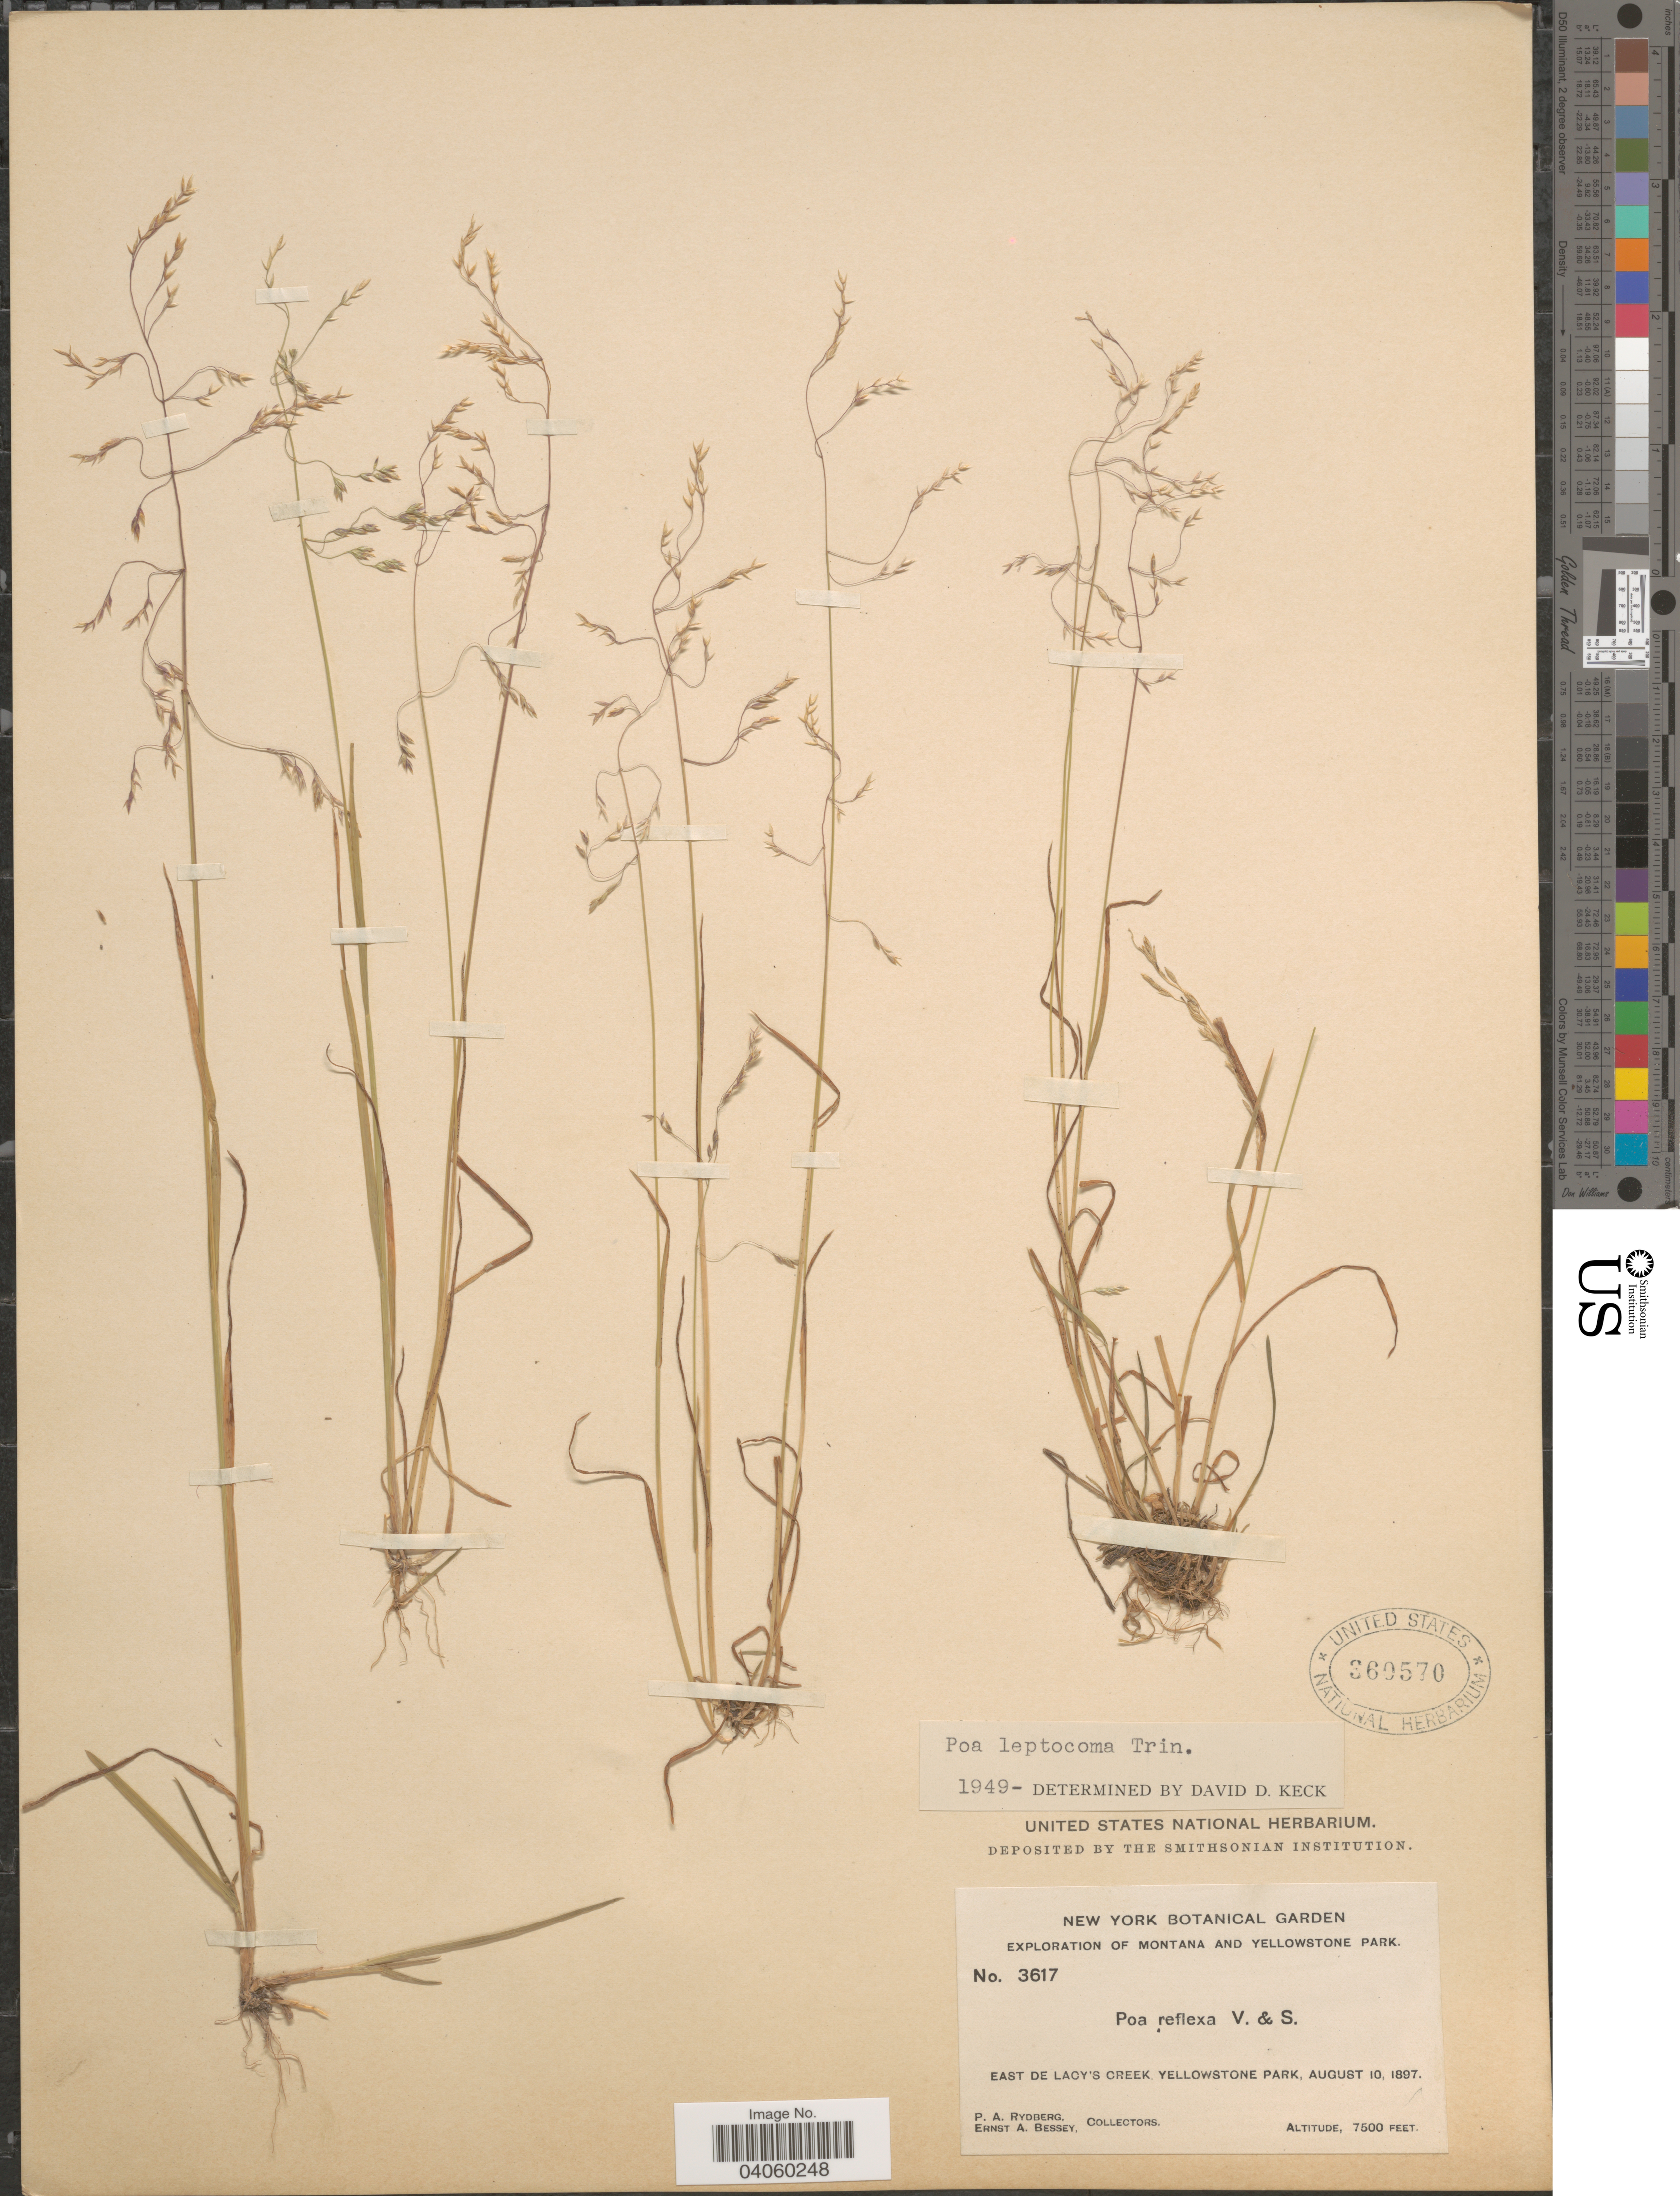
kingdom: Plantae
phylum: Tracheophyta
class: Liliopsida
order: Poales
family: Poaceae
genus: Poa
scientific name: Poa leptocoma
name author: Trin.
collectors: P. A. Rydberg & E. A. Bessey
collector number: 3617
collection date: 1897-08-10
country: United States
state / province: Wyoming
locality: Montana and Yellowstone Park. East de Lacy's Creek, Yellowstone Park.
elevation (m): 2286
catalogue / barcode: US 360570